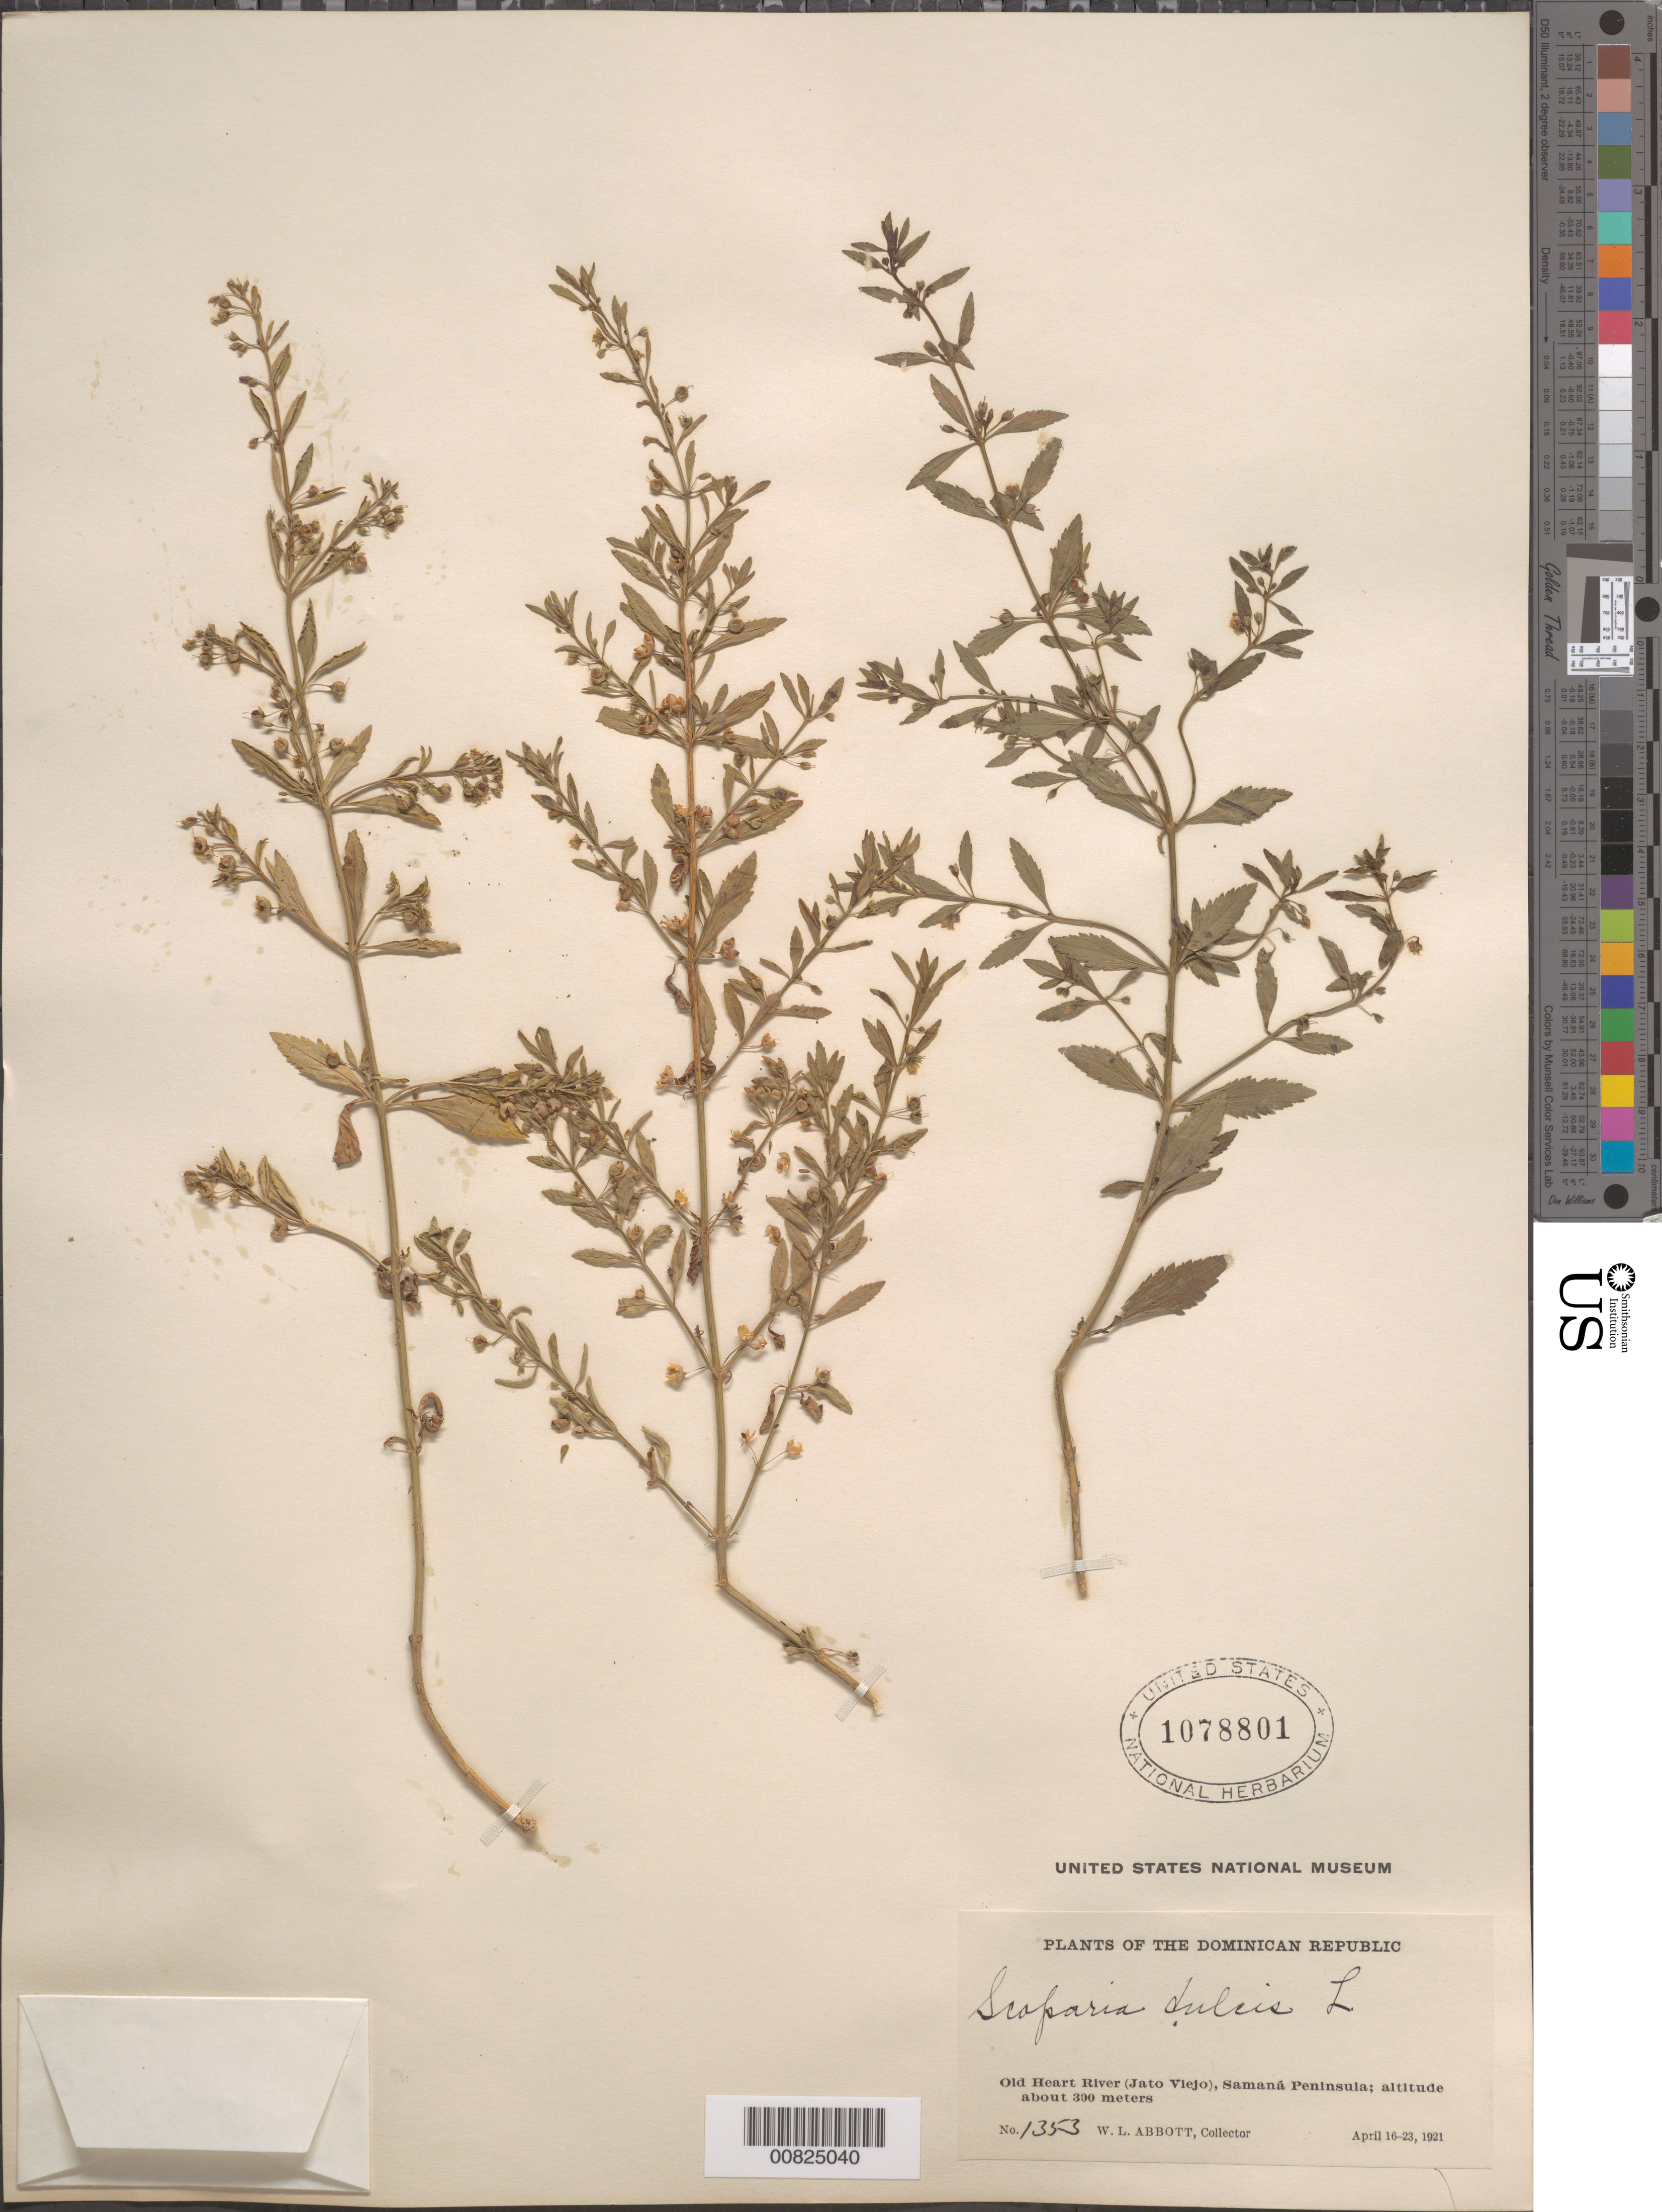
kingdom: Plantae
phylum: Tracheophyta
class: Magnoliopsida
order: Lamiales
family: Plantaginaceae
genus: Scoparia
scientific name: Scoparia dulcis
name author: L.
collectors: W. L. Abbott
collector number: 1353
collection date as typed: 16 Apr 1921 to 23 Apr 1921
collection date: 1921-04-16/1921-04-23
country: Dominican Republic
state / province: Samana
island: Hispaniola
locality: Old Heart River (Jato Viejo), Samaná Peninsula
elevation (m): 300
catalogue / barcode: US 1078801